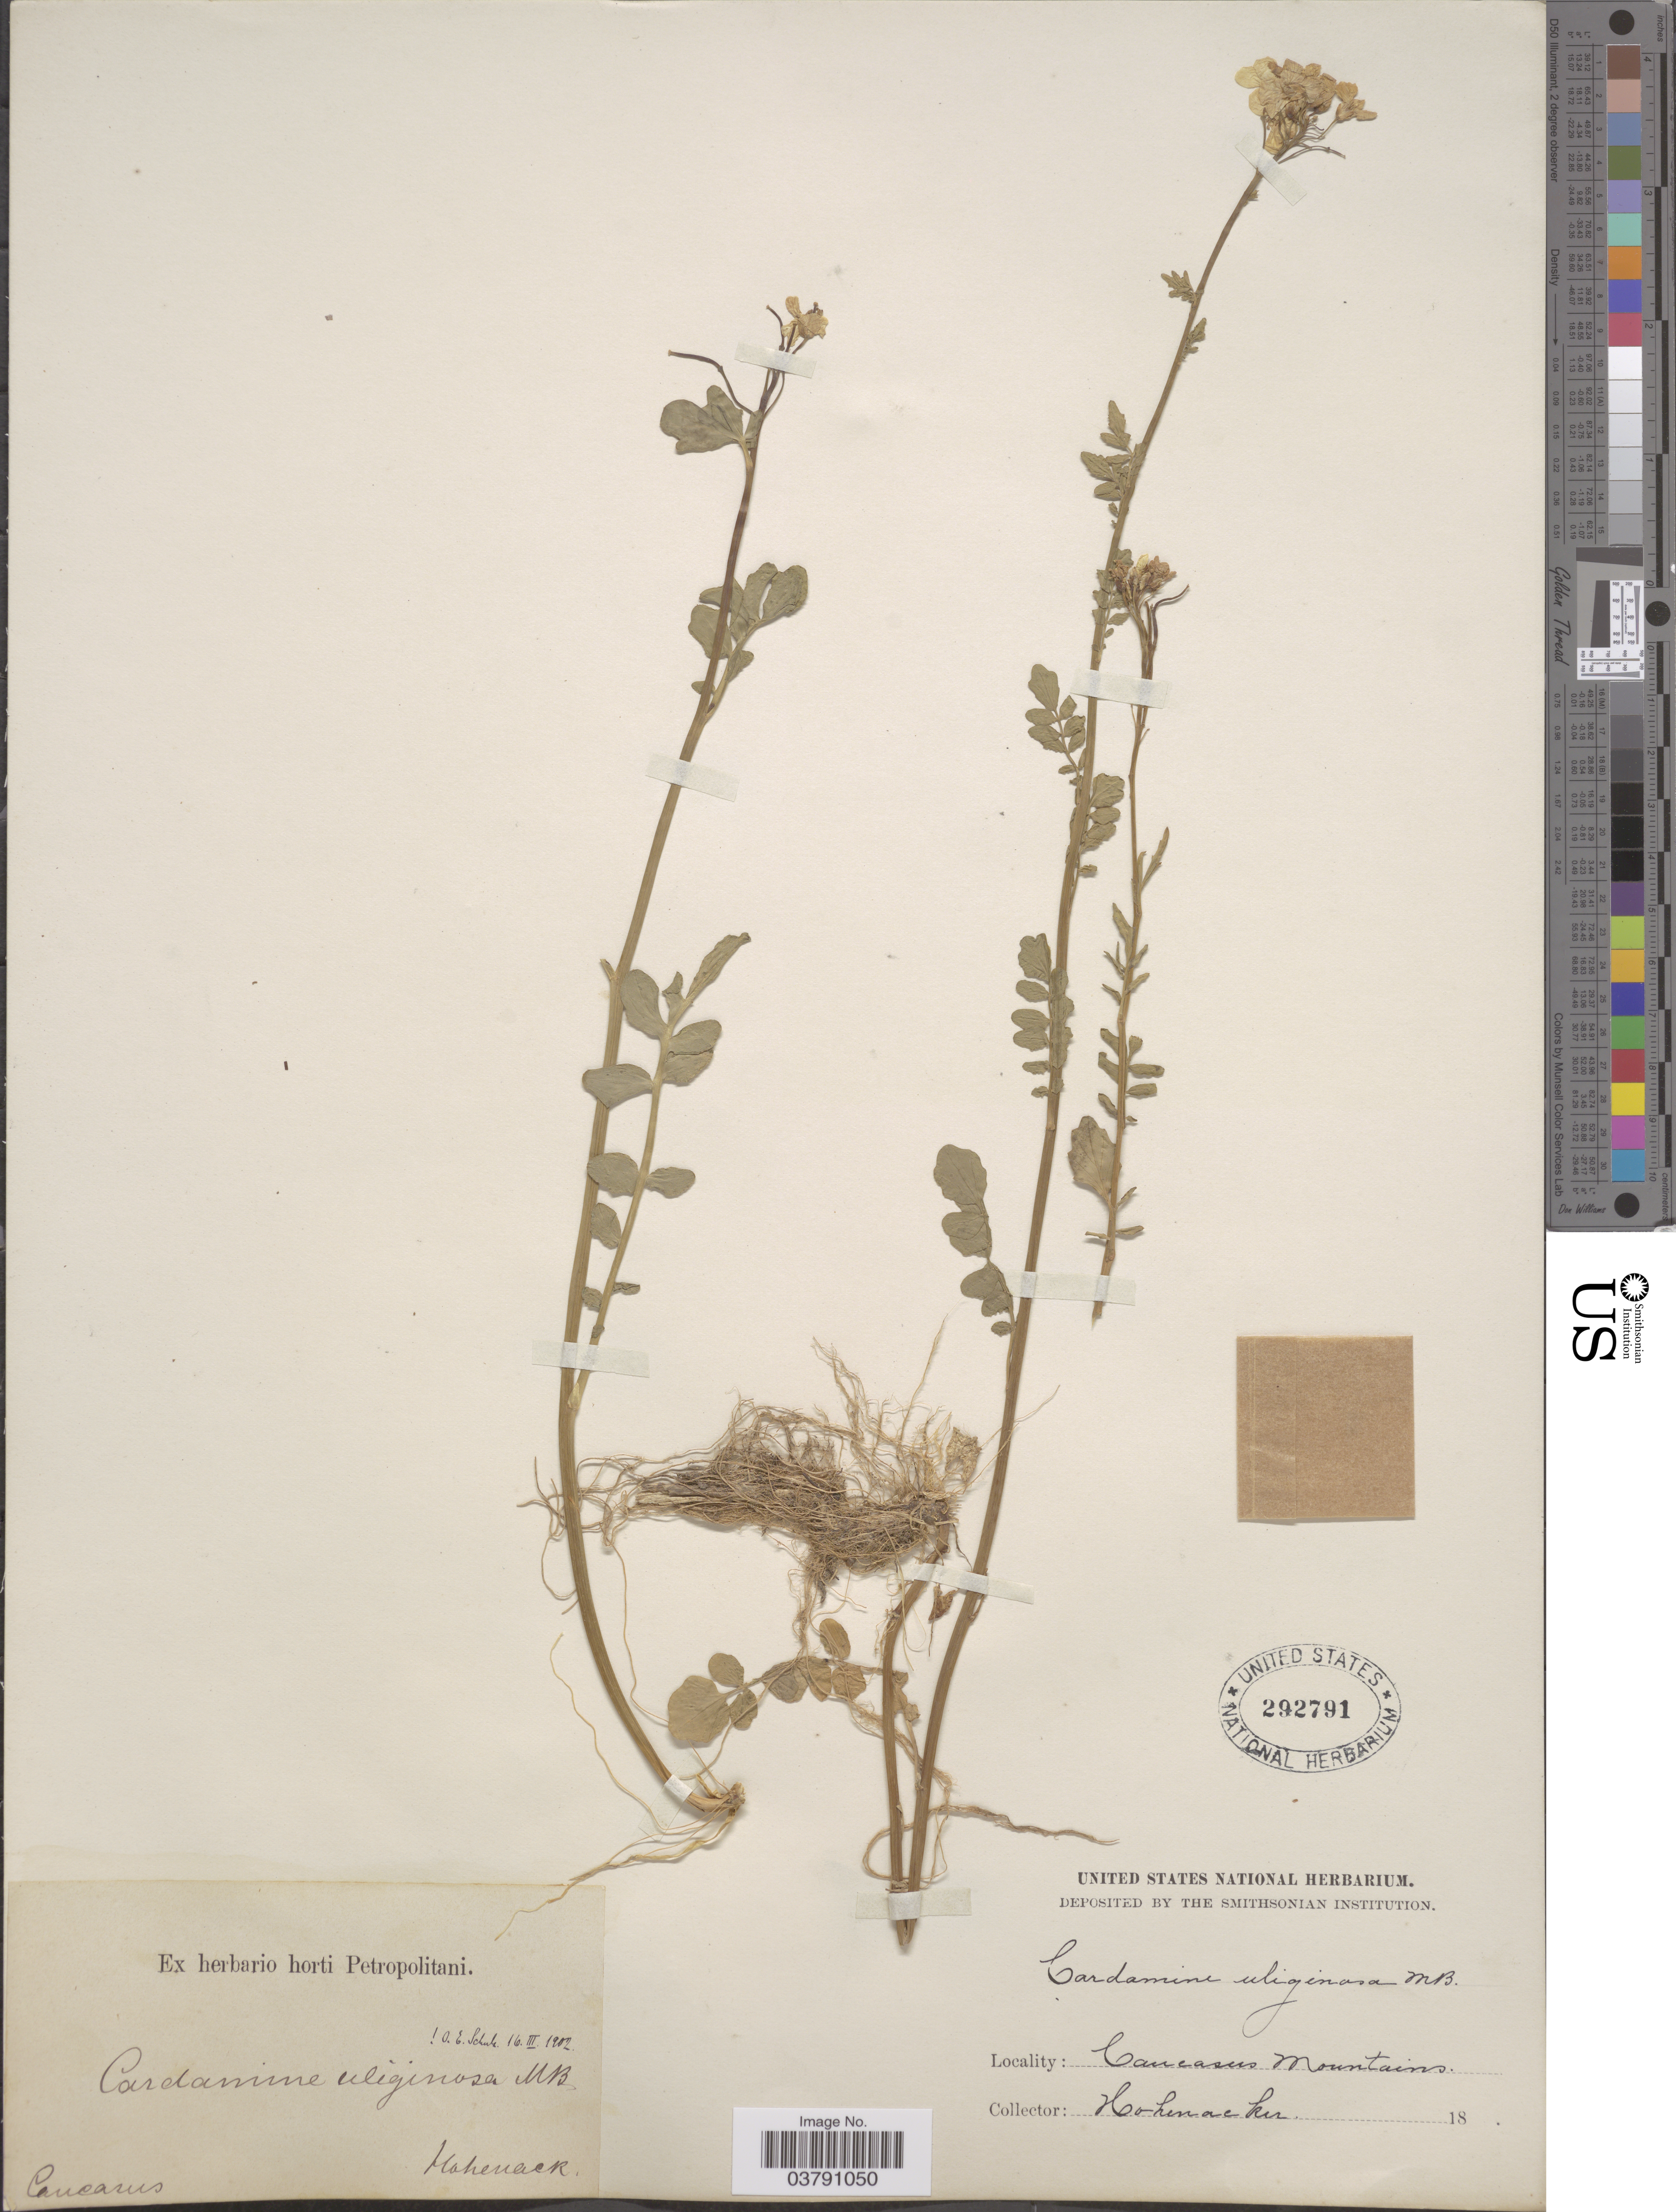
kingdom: Plantae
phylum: Tracheophyta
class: Magnoliopsida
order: Brassicales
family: Brassicaceae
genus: Cardamine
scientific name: Cardamine uliginosa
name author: M. Bieb.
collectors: Hohenacker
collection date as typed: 18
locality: Caucasus Mountains.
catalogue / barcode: US 292791